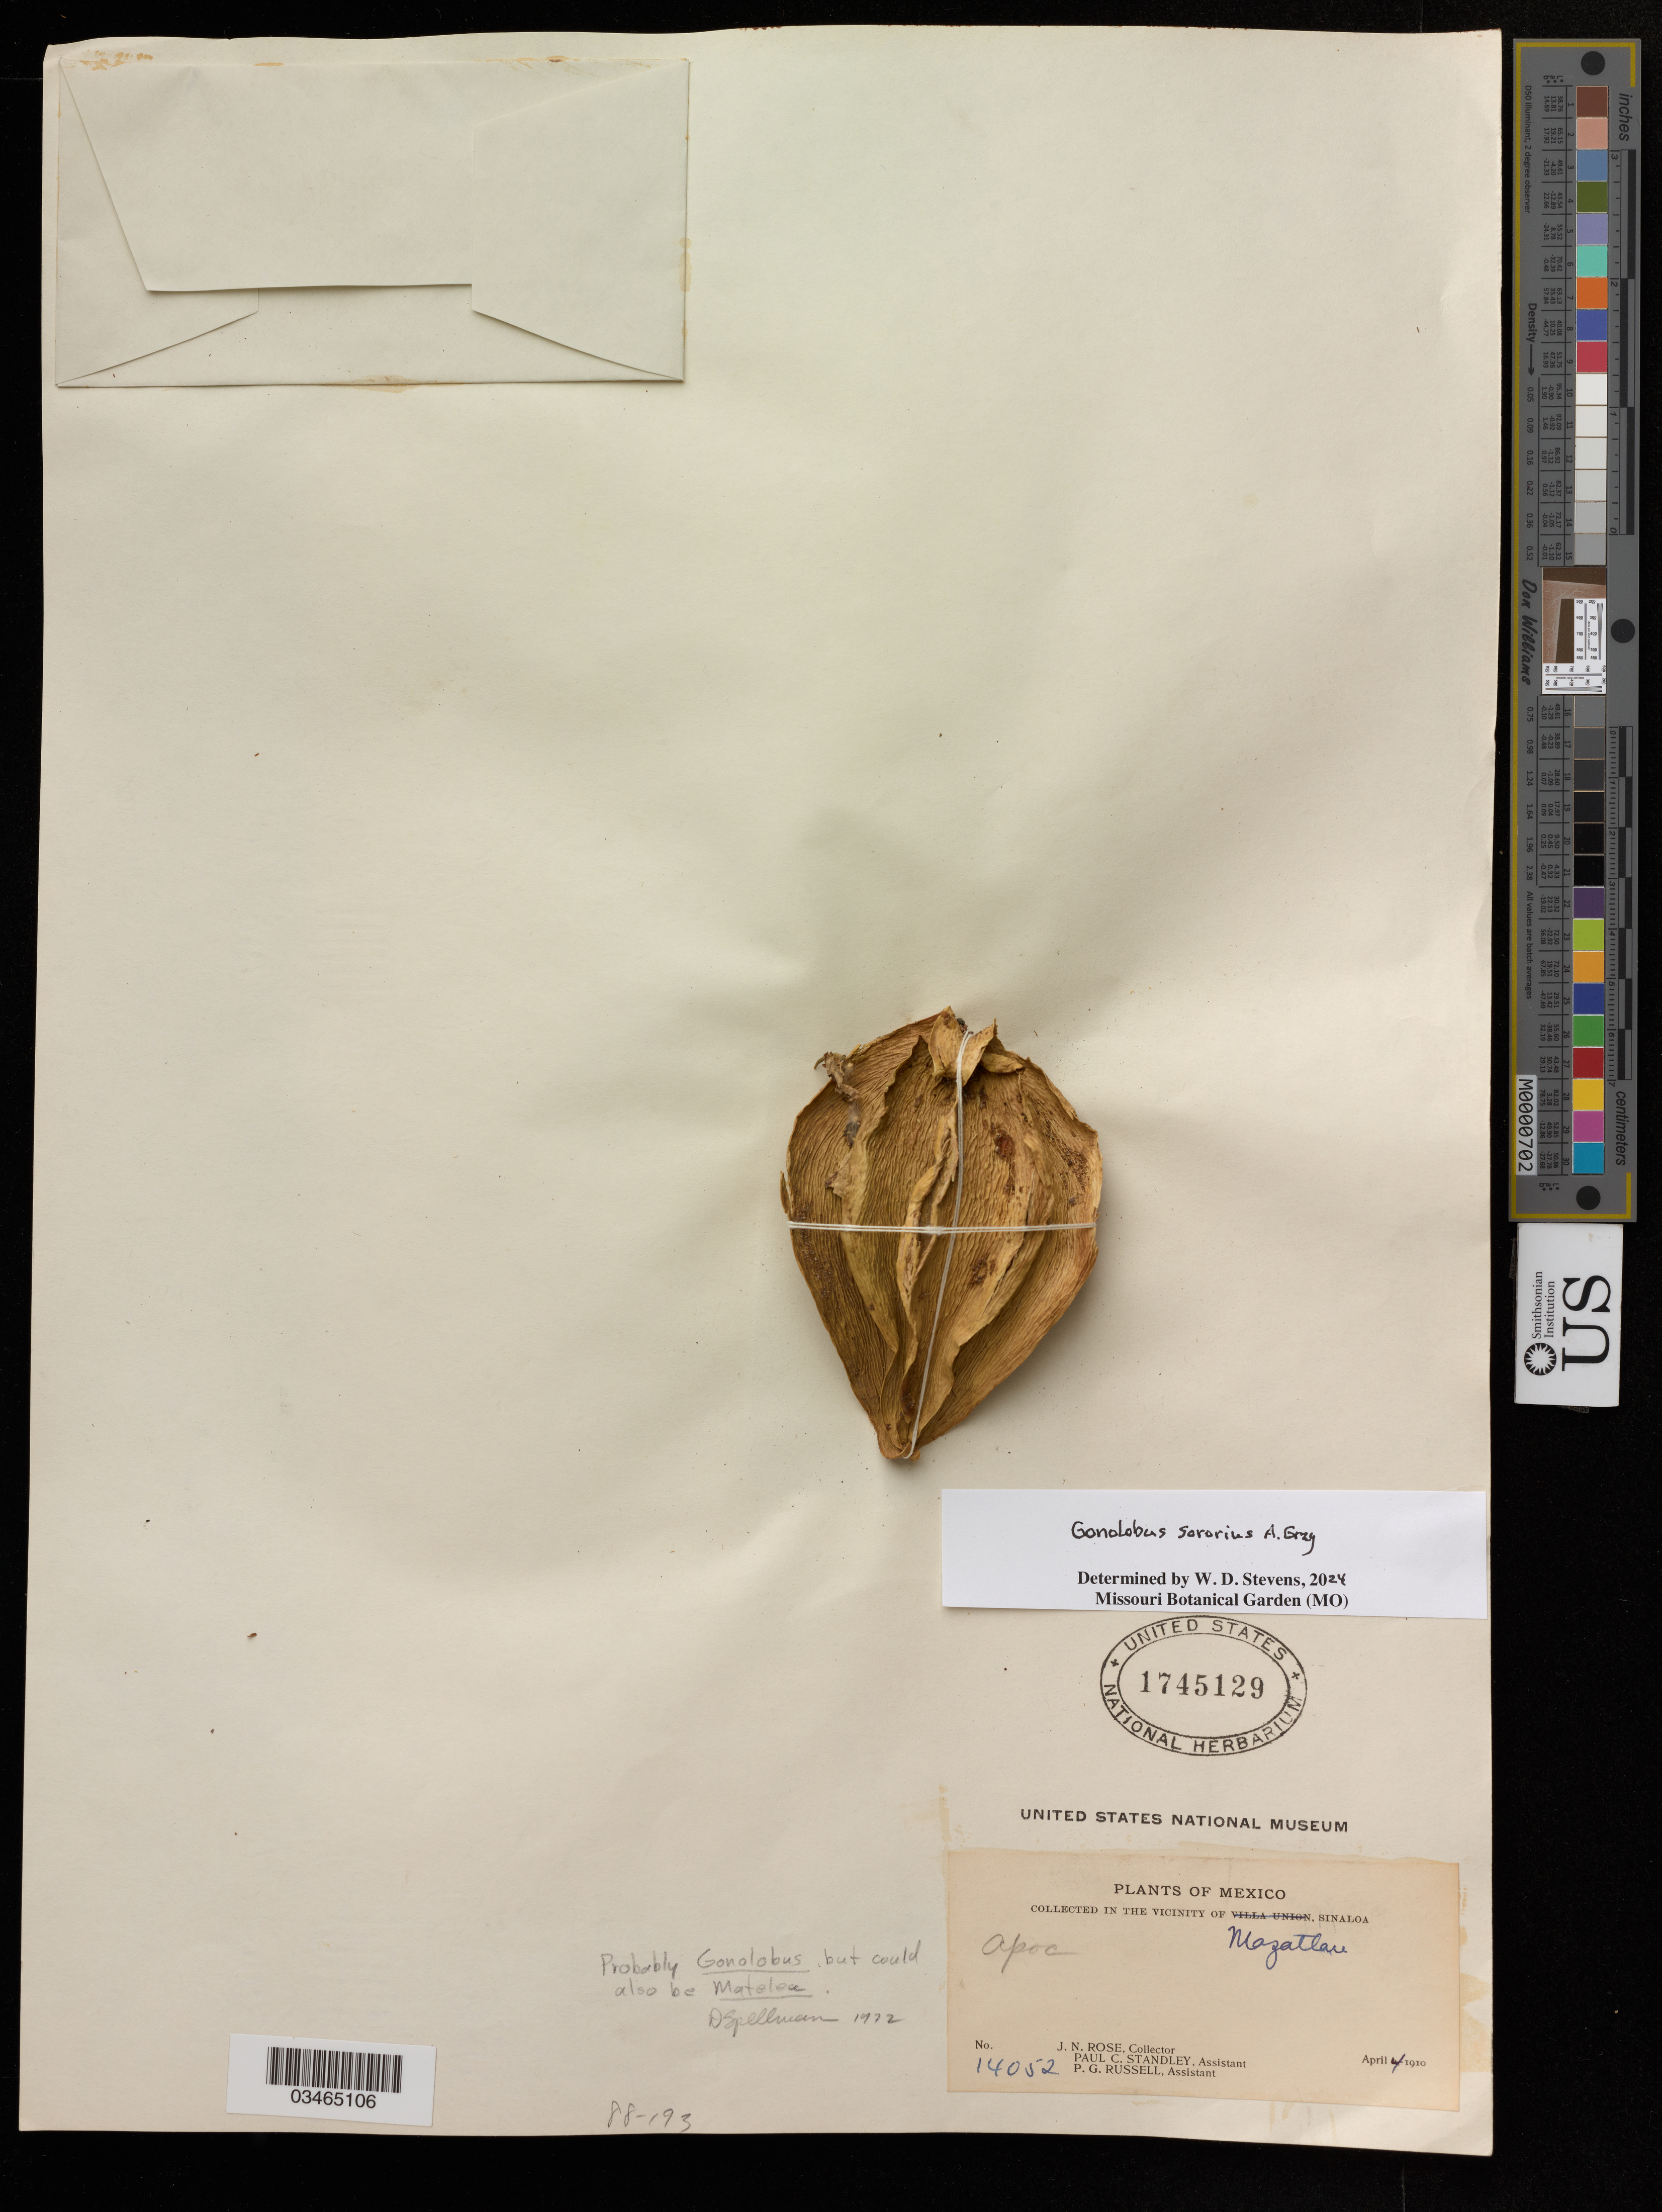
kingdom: Plantae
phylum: Tracheophyta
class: Magnoliopsida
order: Gentianales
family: Apocynaceae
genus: Gonolobus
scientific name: Gonolobus sororius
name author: A. Gray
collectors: J. M. Rose & P. C. Standley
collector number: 14052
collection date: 1910-04-04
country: Mexico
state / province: Sinaloa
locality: In the vicinity of Mazatlan.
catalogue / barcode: US 1745129